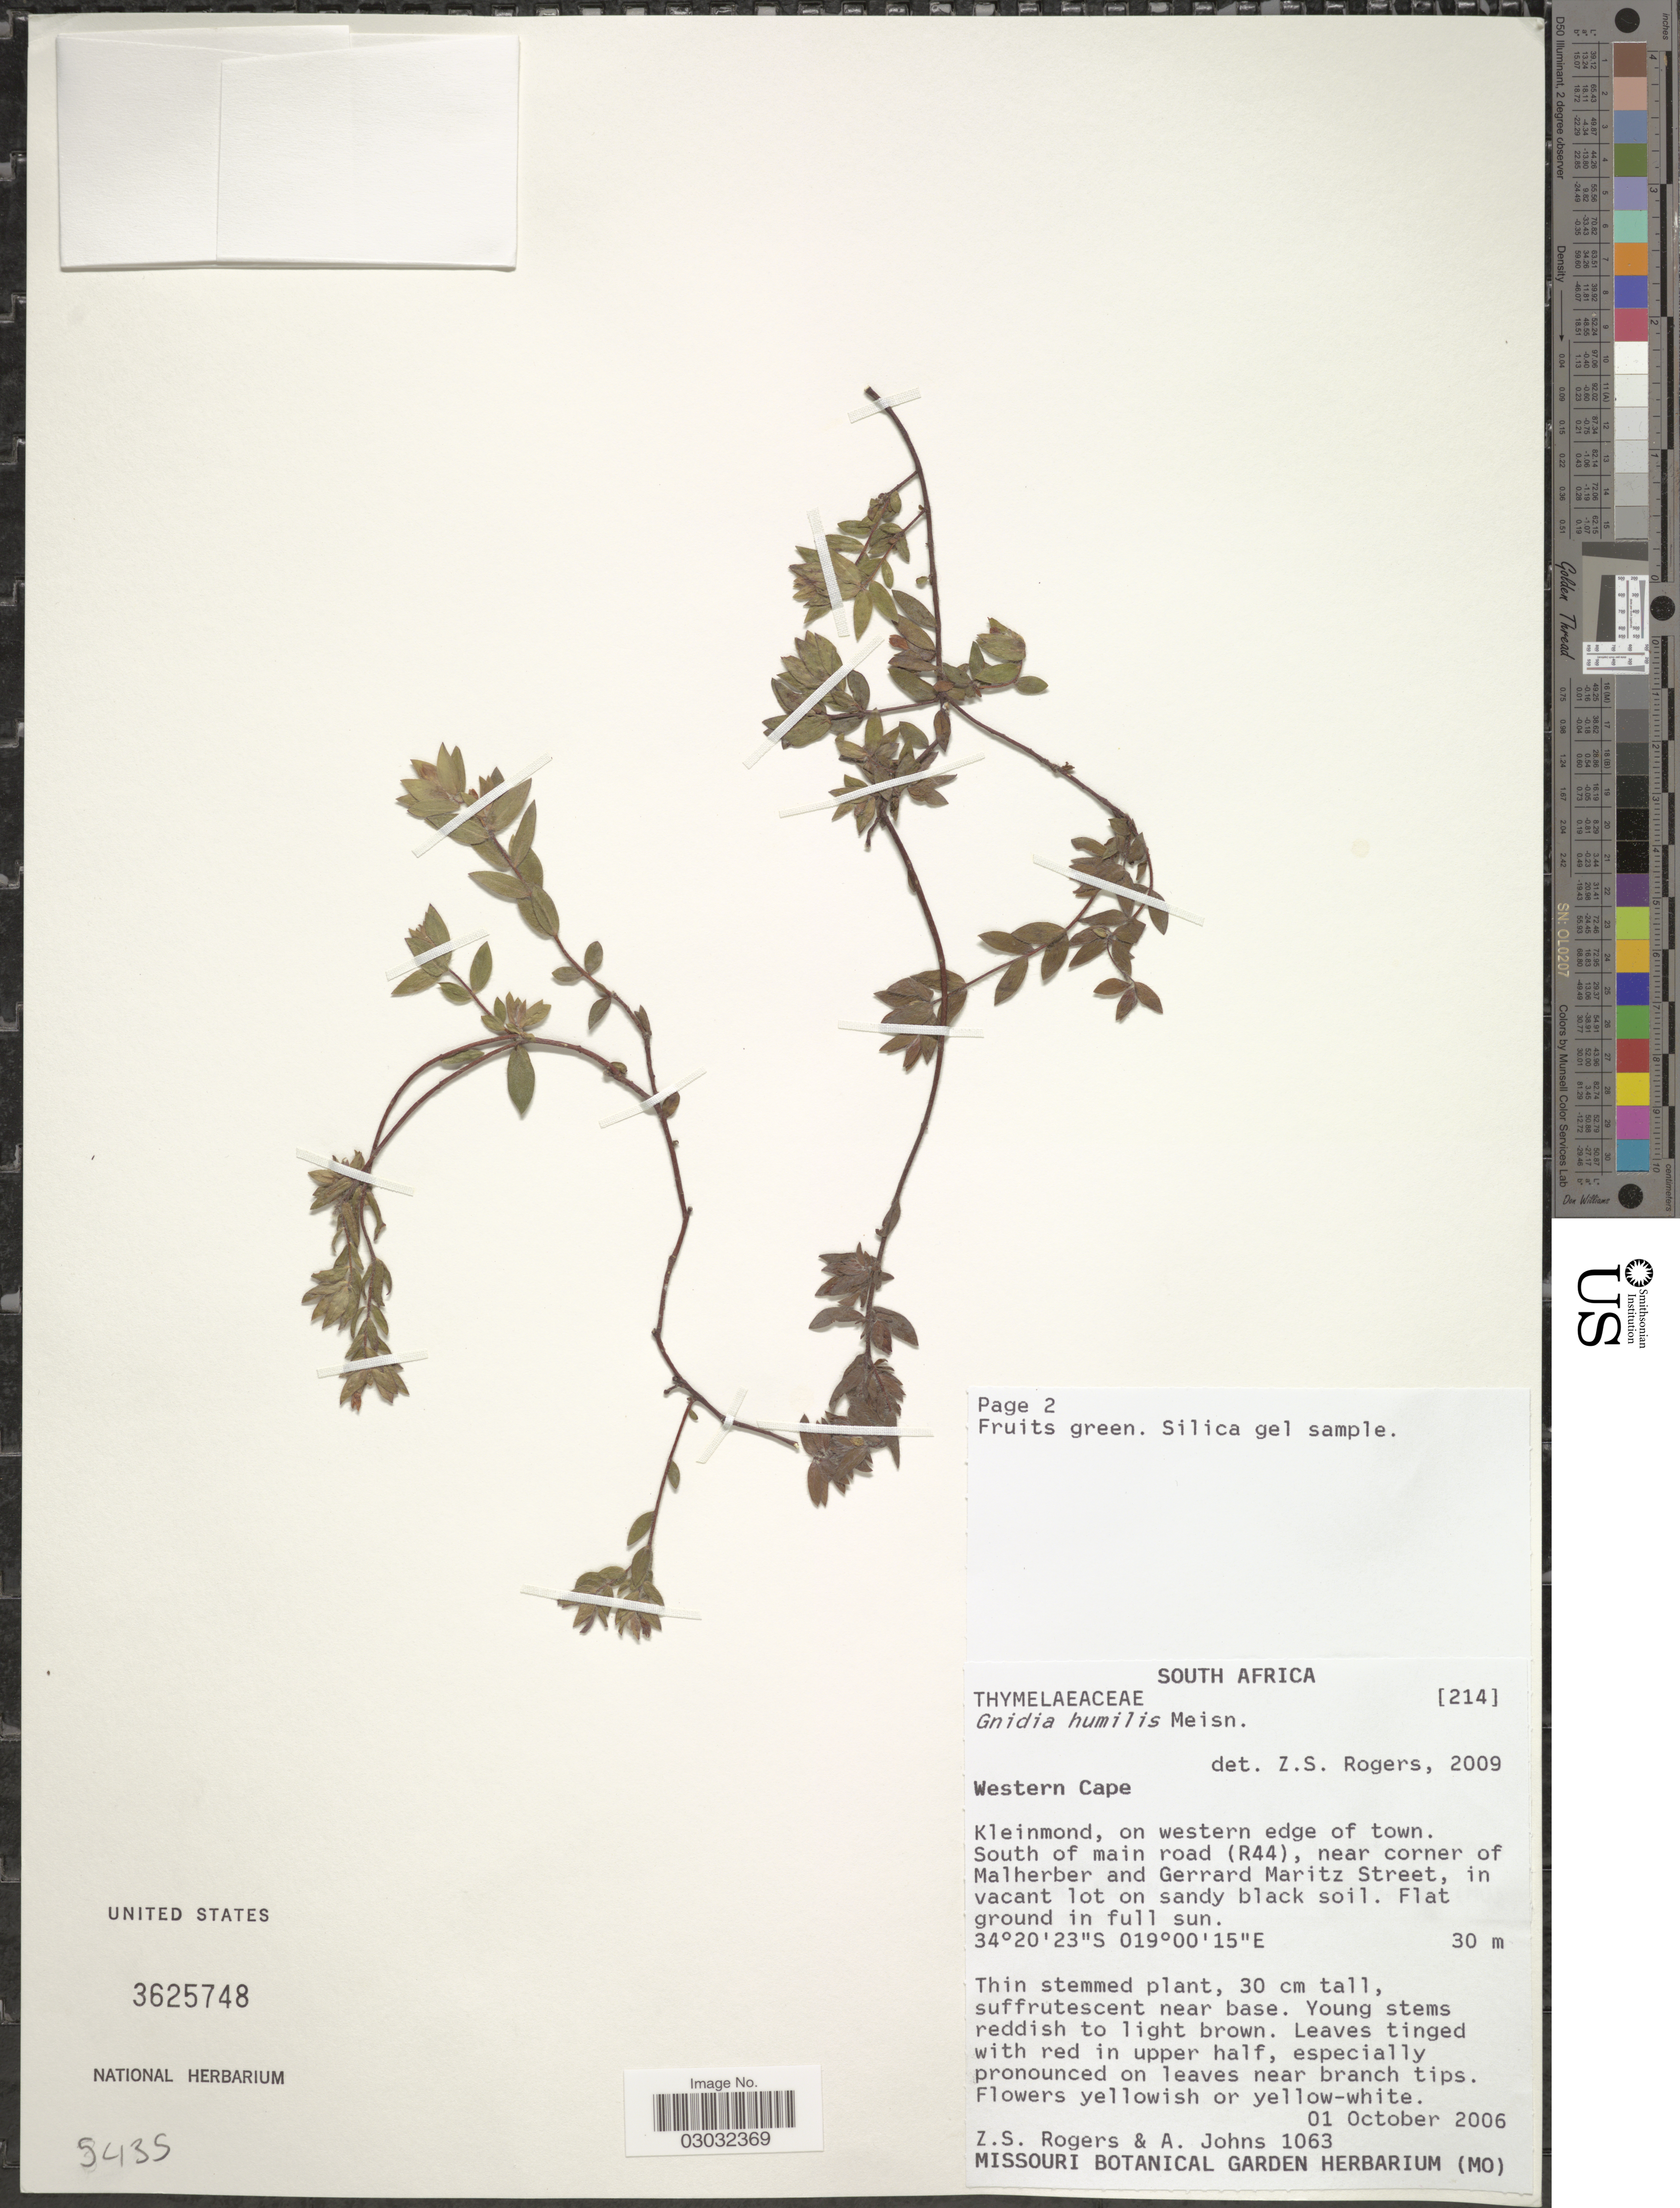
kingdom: Plantae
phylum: Tracheophyta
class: Magnoliopsida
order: Malvales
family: Thymelaeaceae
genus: Gnidia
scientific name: Gnidia humilis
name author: Meisner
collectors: Z. S. Rogers & A. Johns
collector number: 1063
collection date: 2006-10-01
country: South Africa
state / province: Western Cape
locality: Kleinmond, on western edge of town. South of main road (R44), near corner of Malherber and Gerrard Maritz Street.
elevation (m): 30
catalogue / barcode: US 3625748